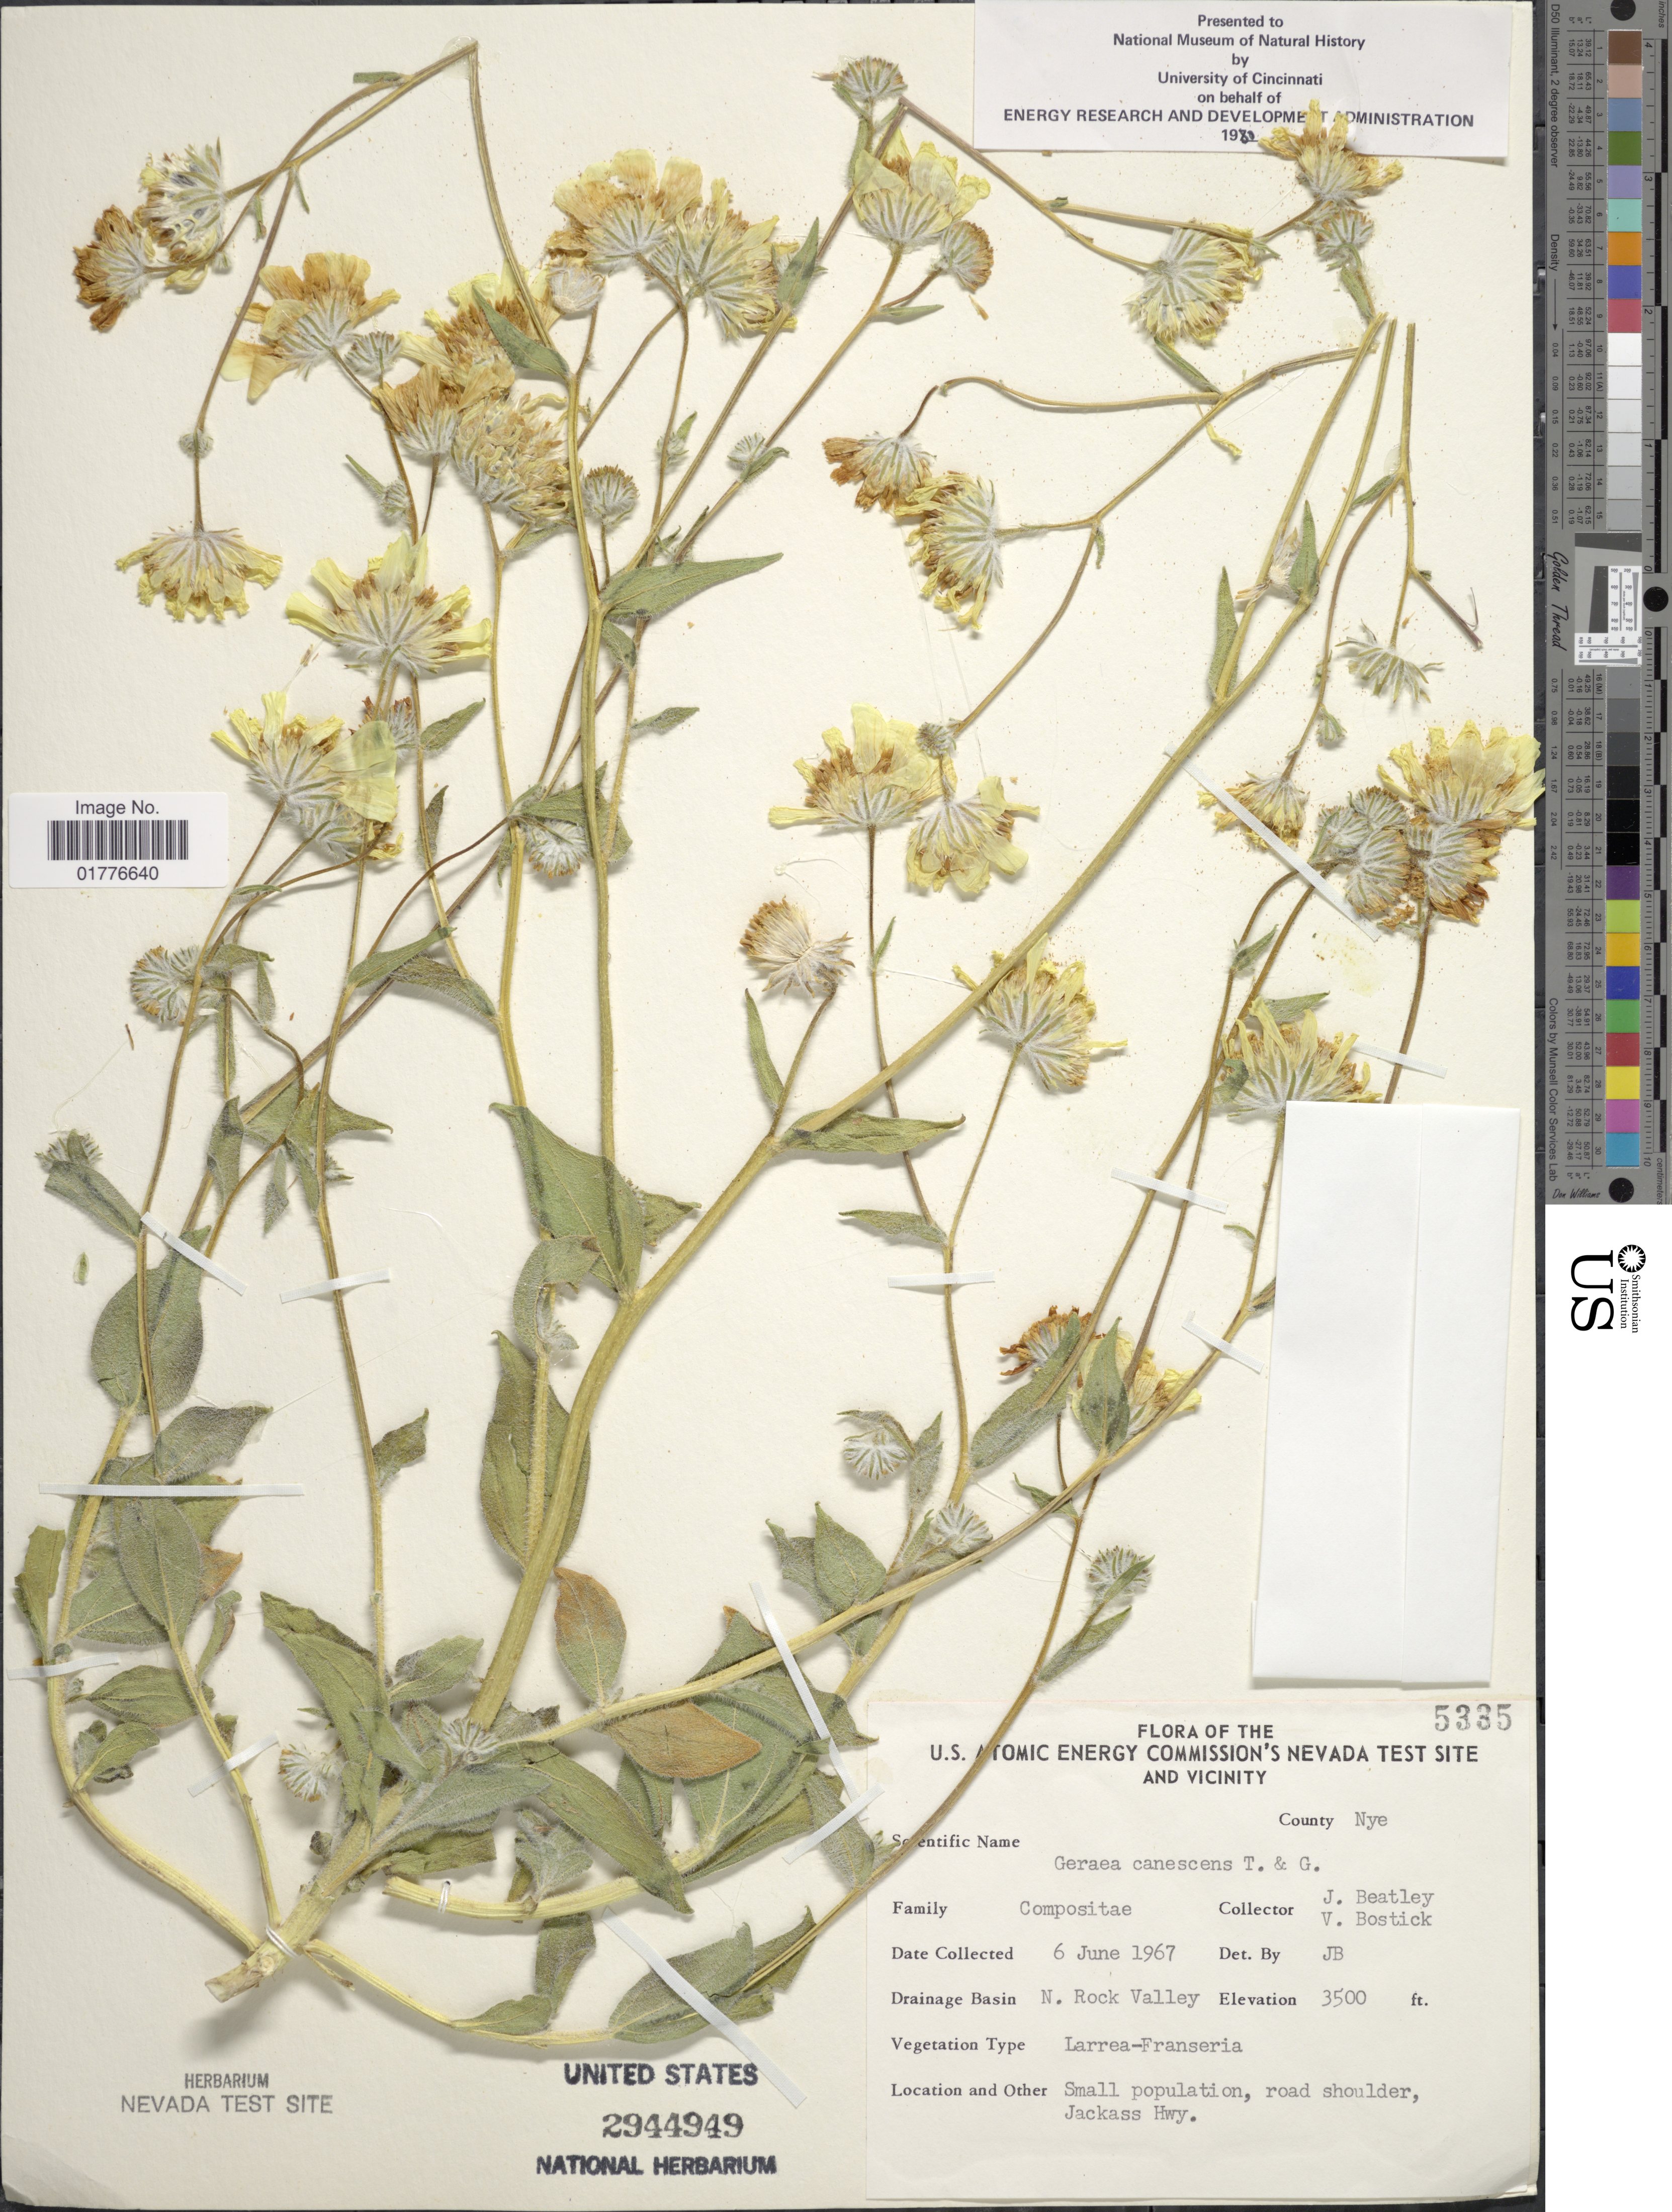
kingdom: Plantae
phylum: Tracheophyta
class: Magnoliopsida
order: Asterales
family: Asteraceae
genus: Geraea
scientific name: Geraea canescens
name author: Torr. & A. Gray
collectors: J. C. Beatley & V. Bostick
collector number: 5335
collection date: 1967-06-06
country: United States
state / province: Nevada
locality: U.S Atomic Energy Commision Nevada Test Site and vicinity. N . Rock Valley. County. Nye. kackass Hwy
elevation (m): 1067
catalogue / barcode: US 2944949